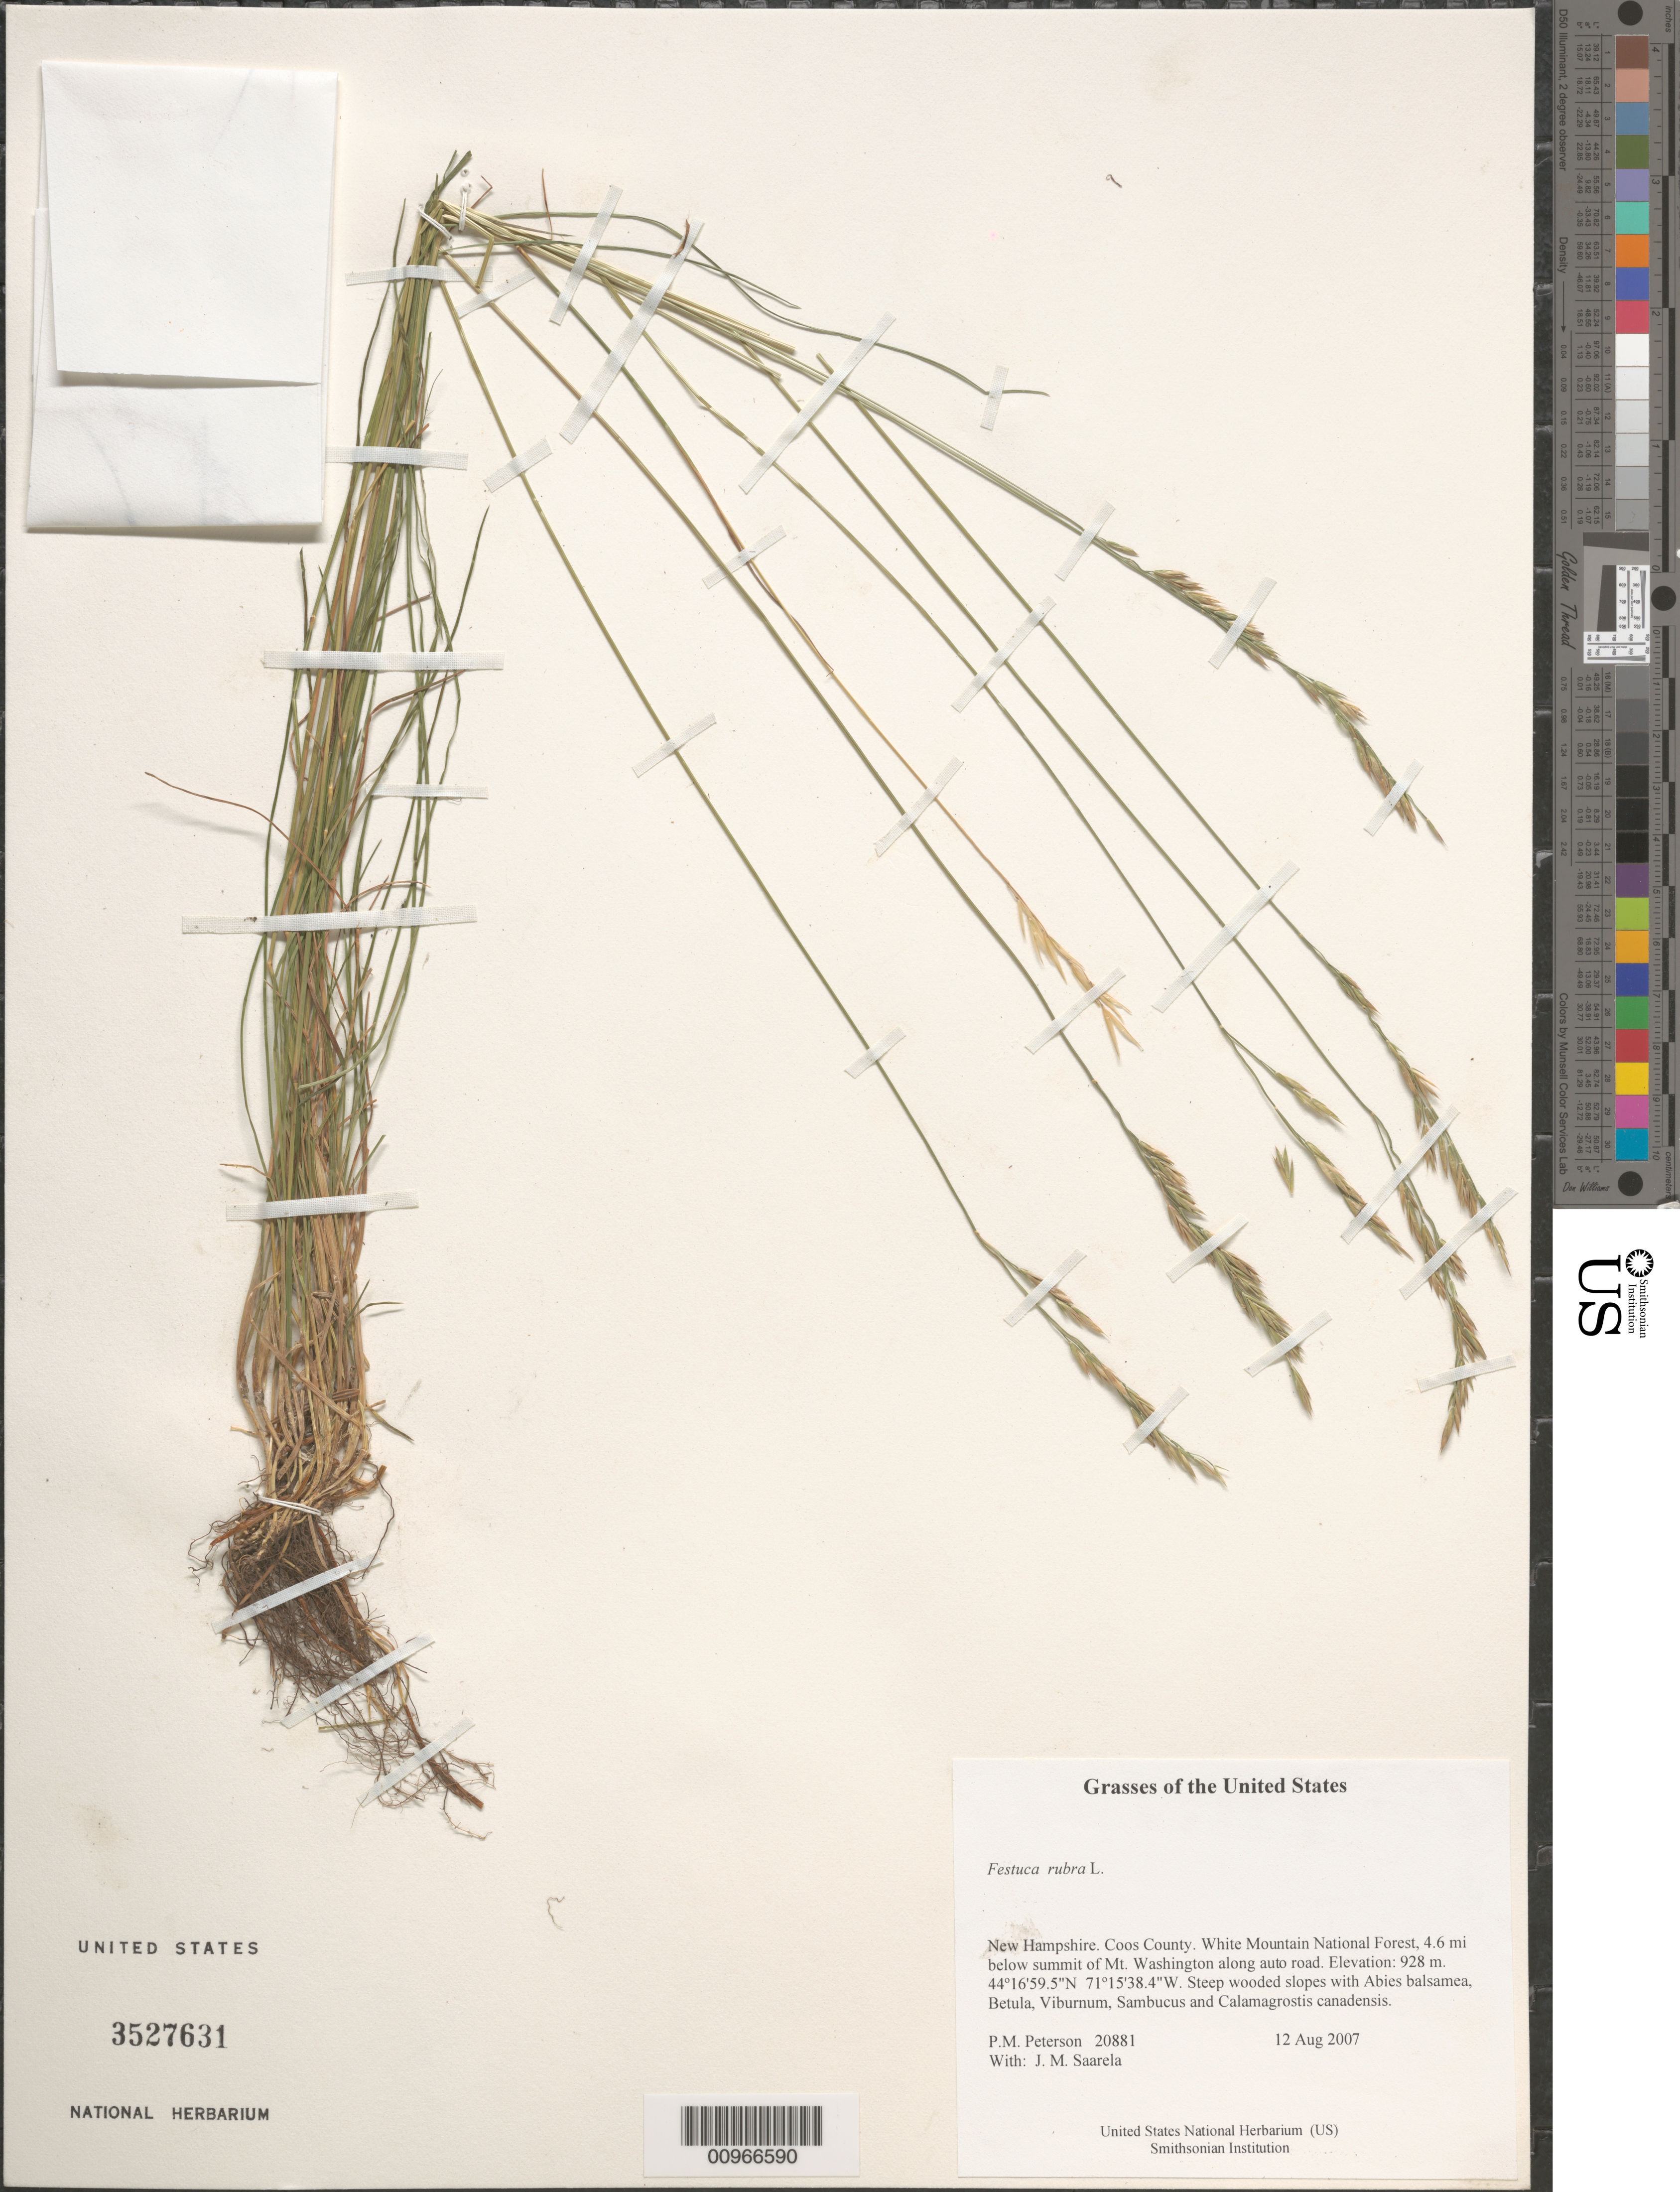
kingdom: Plantae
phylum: Tracheophyta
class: Liliopsida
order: Poales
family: Poaceae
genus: Festuca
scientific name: Festuca rubra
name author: L.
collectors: P. M. Peterson & J. Saarela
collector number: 20881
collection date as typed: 12 Aug 2007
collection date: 2007-08-12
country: United States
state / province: New Hampshire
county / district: Coos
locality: White Mountain National Forest, 4.6 mi below summit of Mt. Washington along auto road.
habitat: Steep wooded slopes with Abies balsamea, Betula, Viburnum, Sambucus and Calamagrostis canadensis.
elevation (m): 928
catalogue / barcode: US 3527631